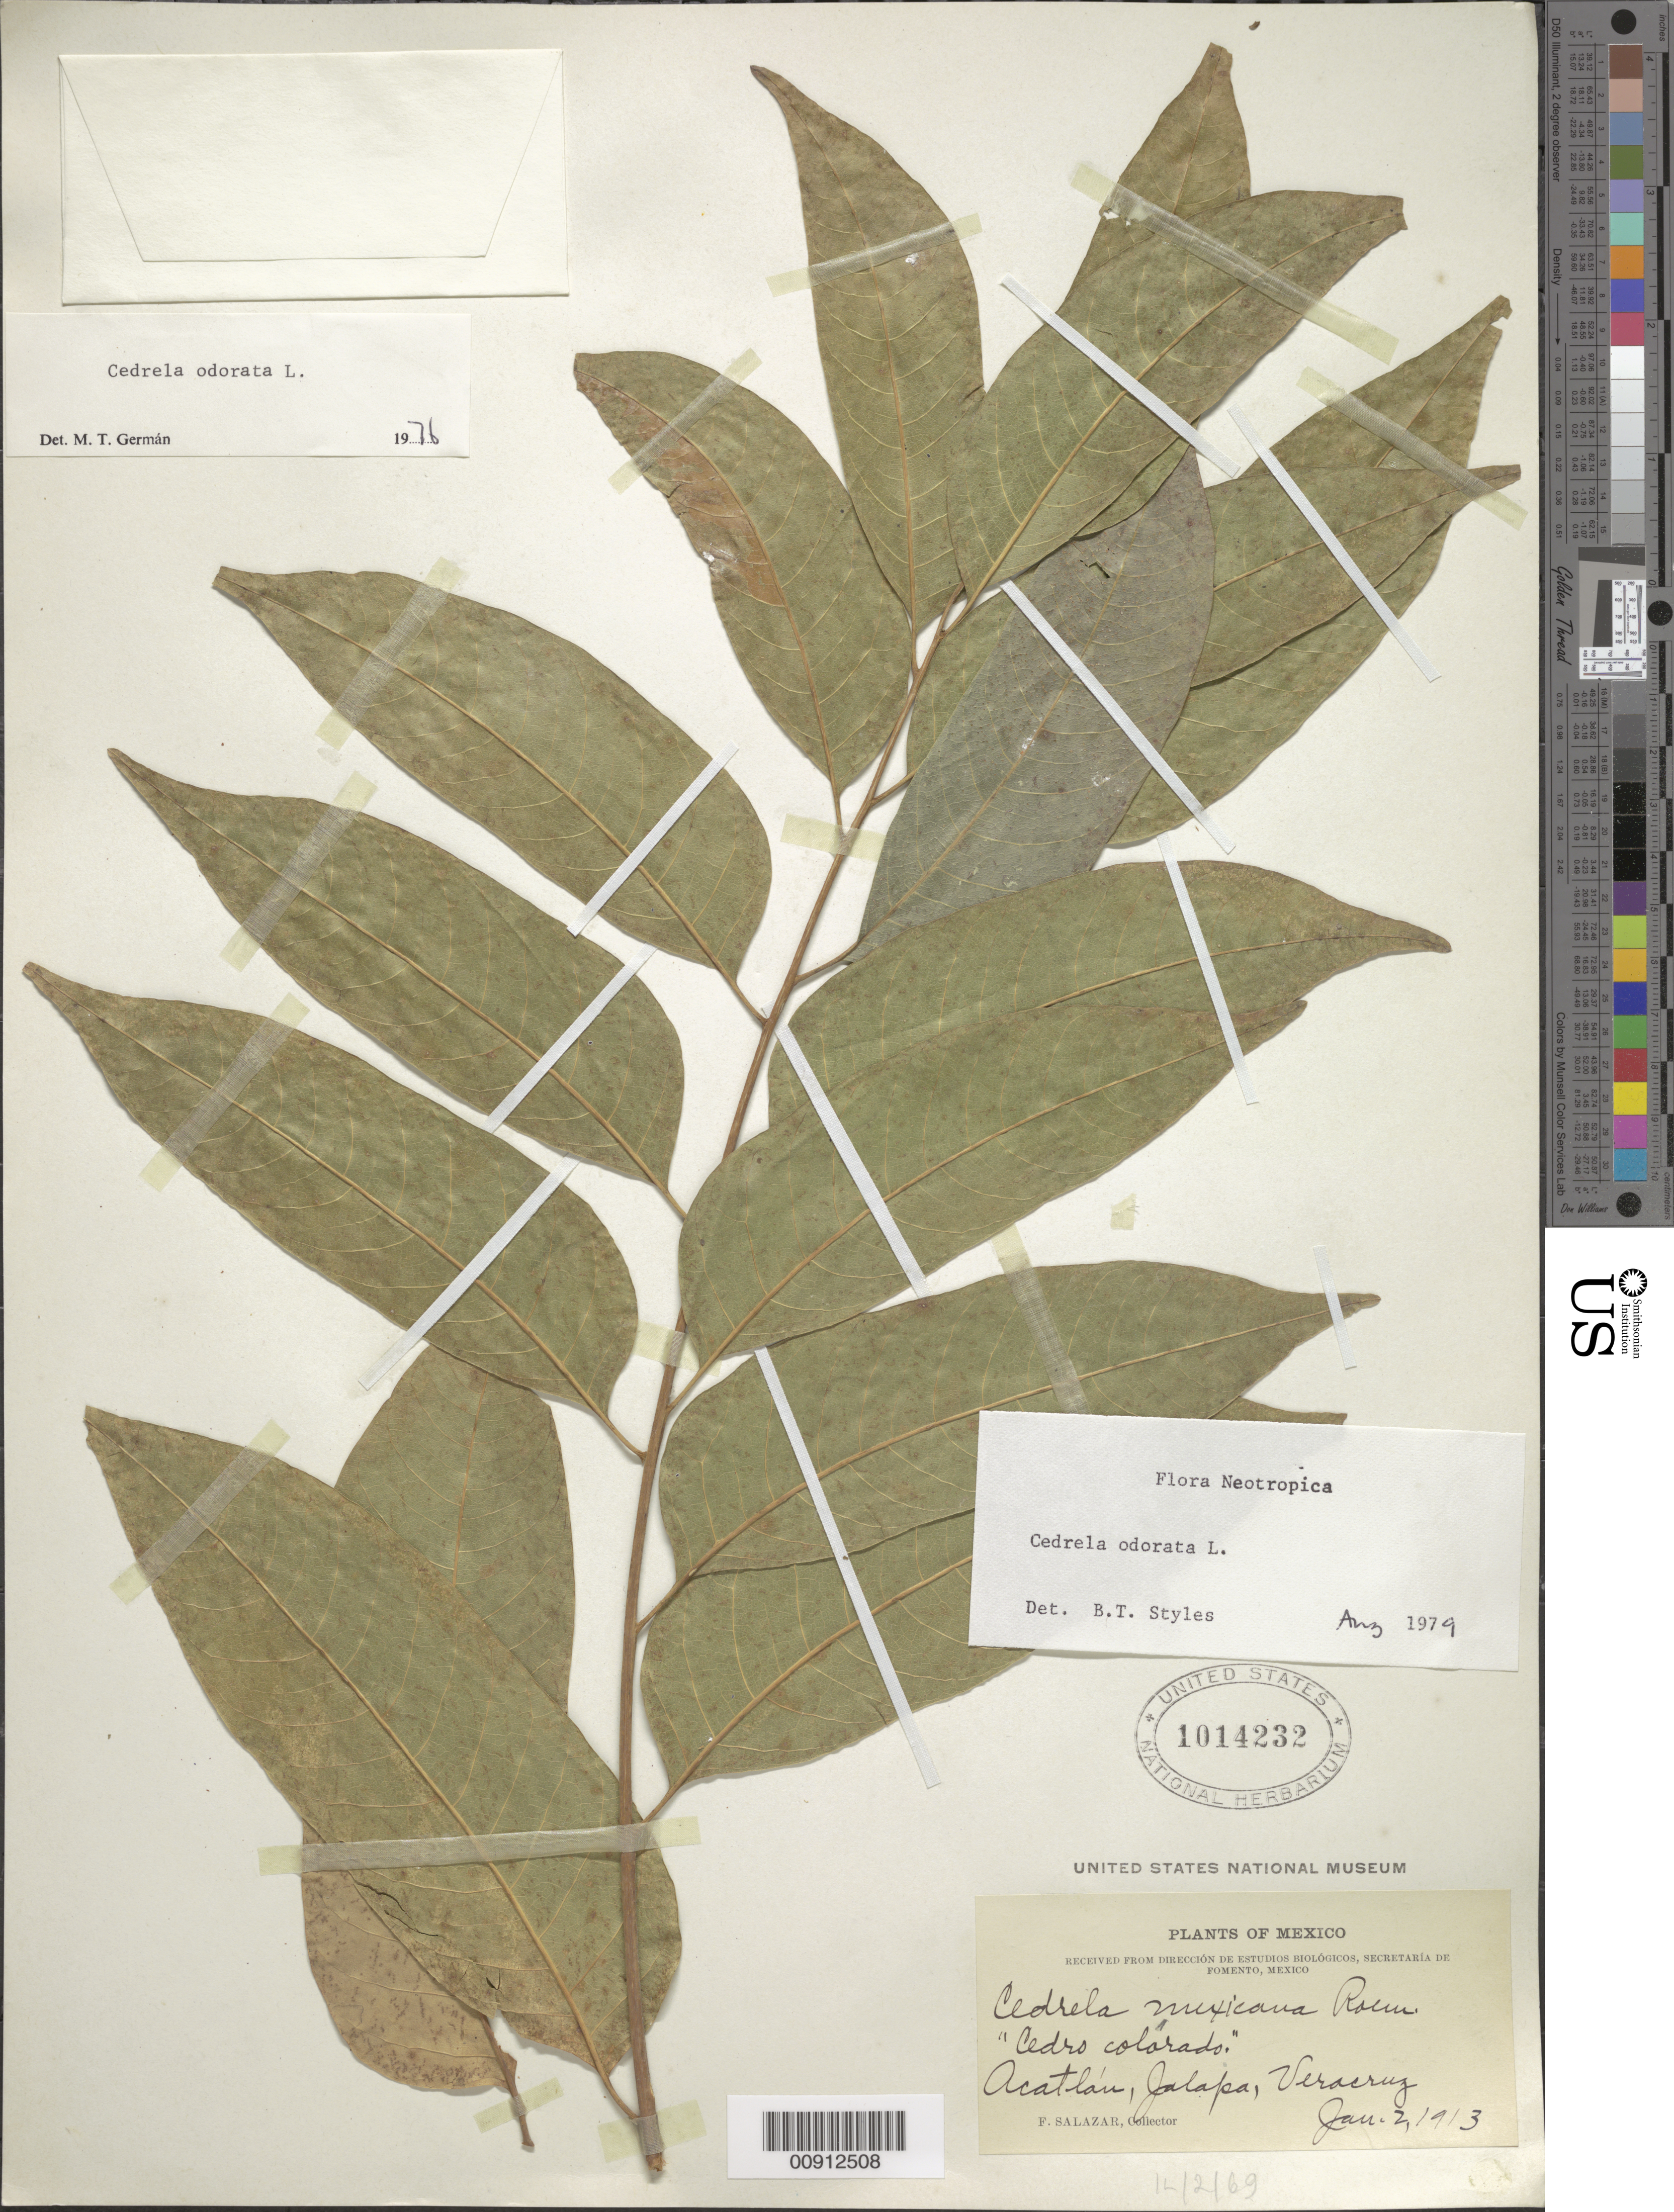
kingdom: Plantae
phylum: Tracheophyta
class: Magnoliopsida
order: Sapindales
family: Meliaceae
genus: Cedrela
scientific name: Cedrela odorata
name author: L.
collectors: F. Salazar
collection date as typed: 02 Jan 1913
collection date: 1913-01-02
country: Mexico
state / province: Veracruz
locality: Acatlán, Jalapa, Veracruz.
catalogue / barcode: US 1014232